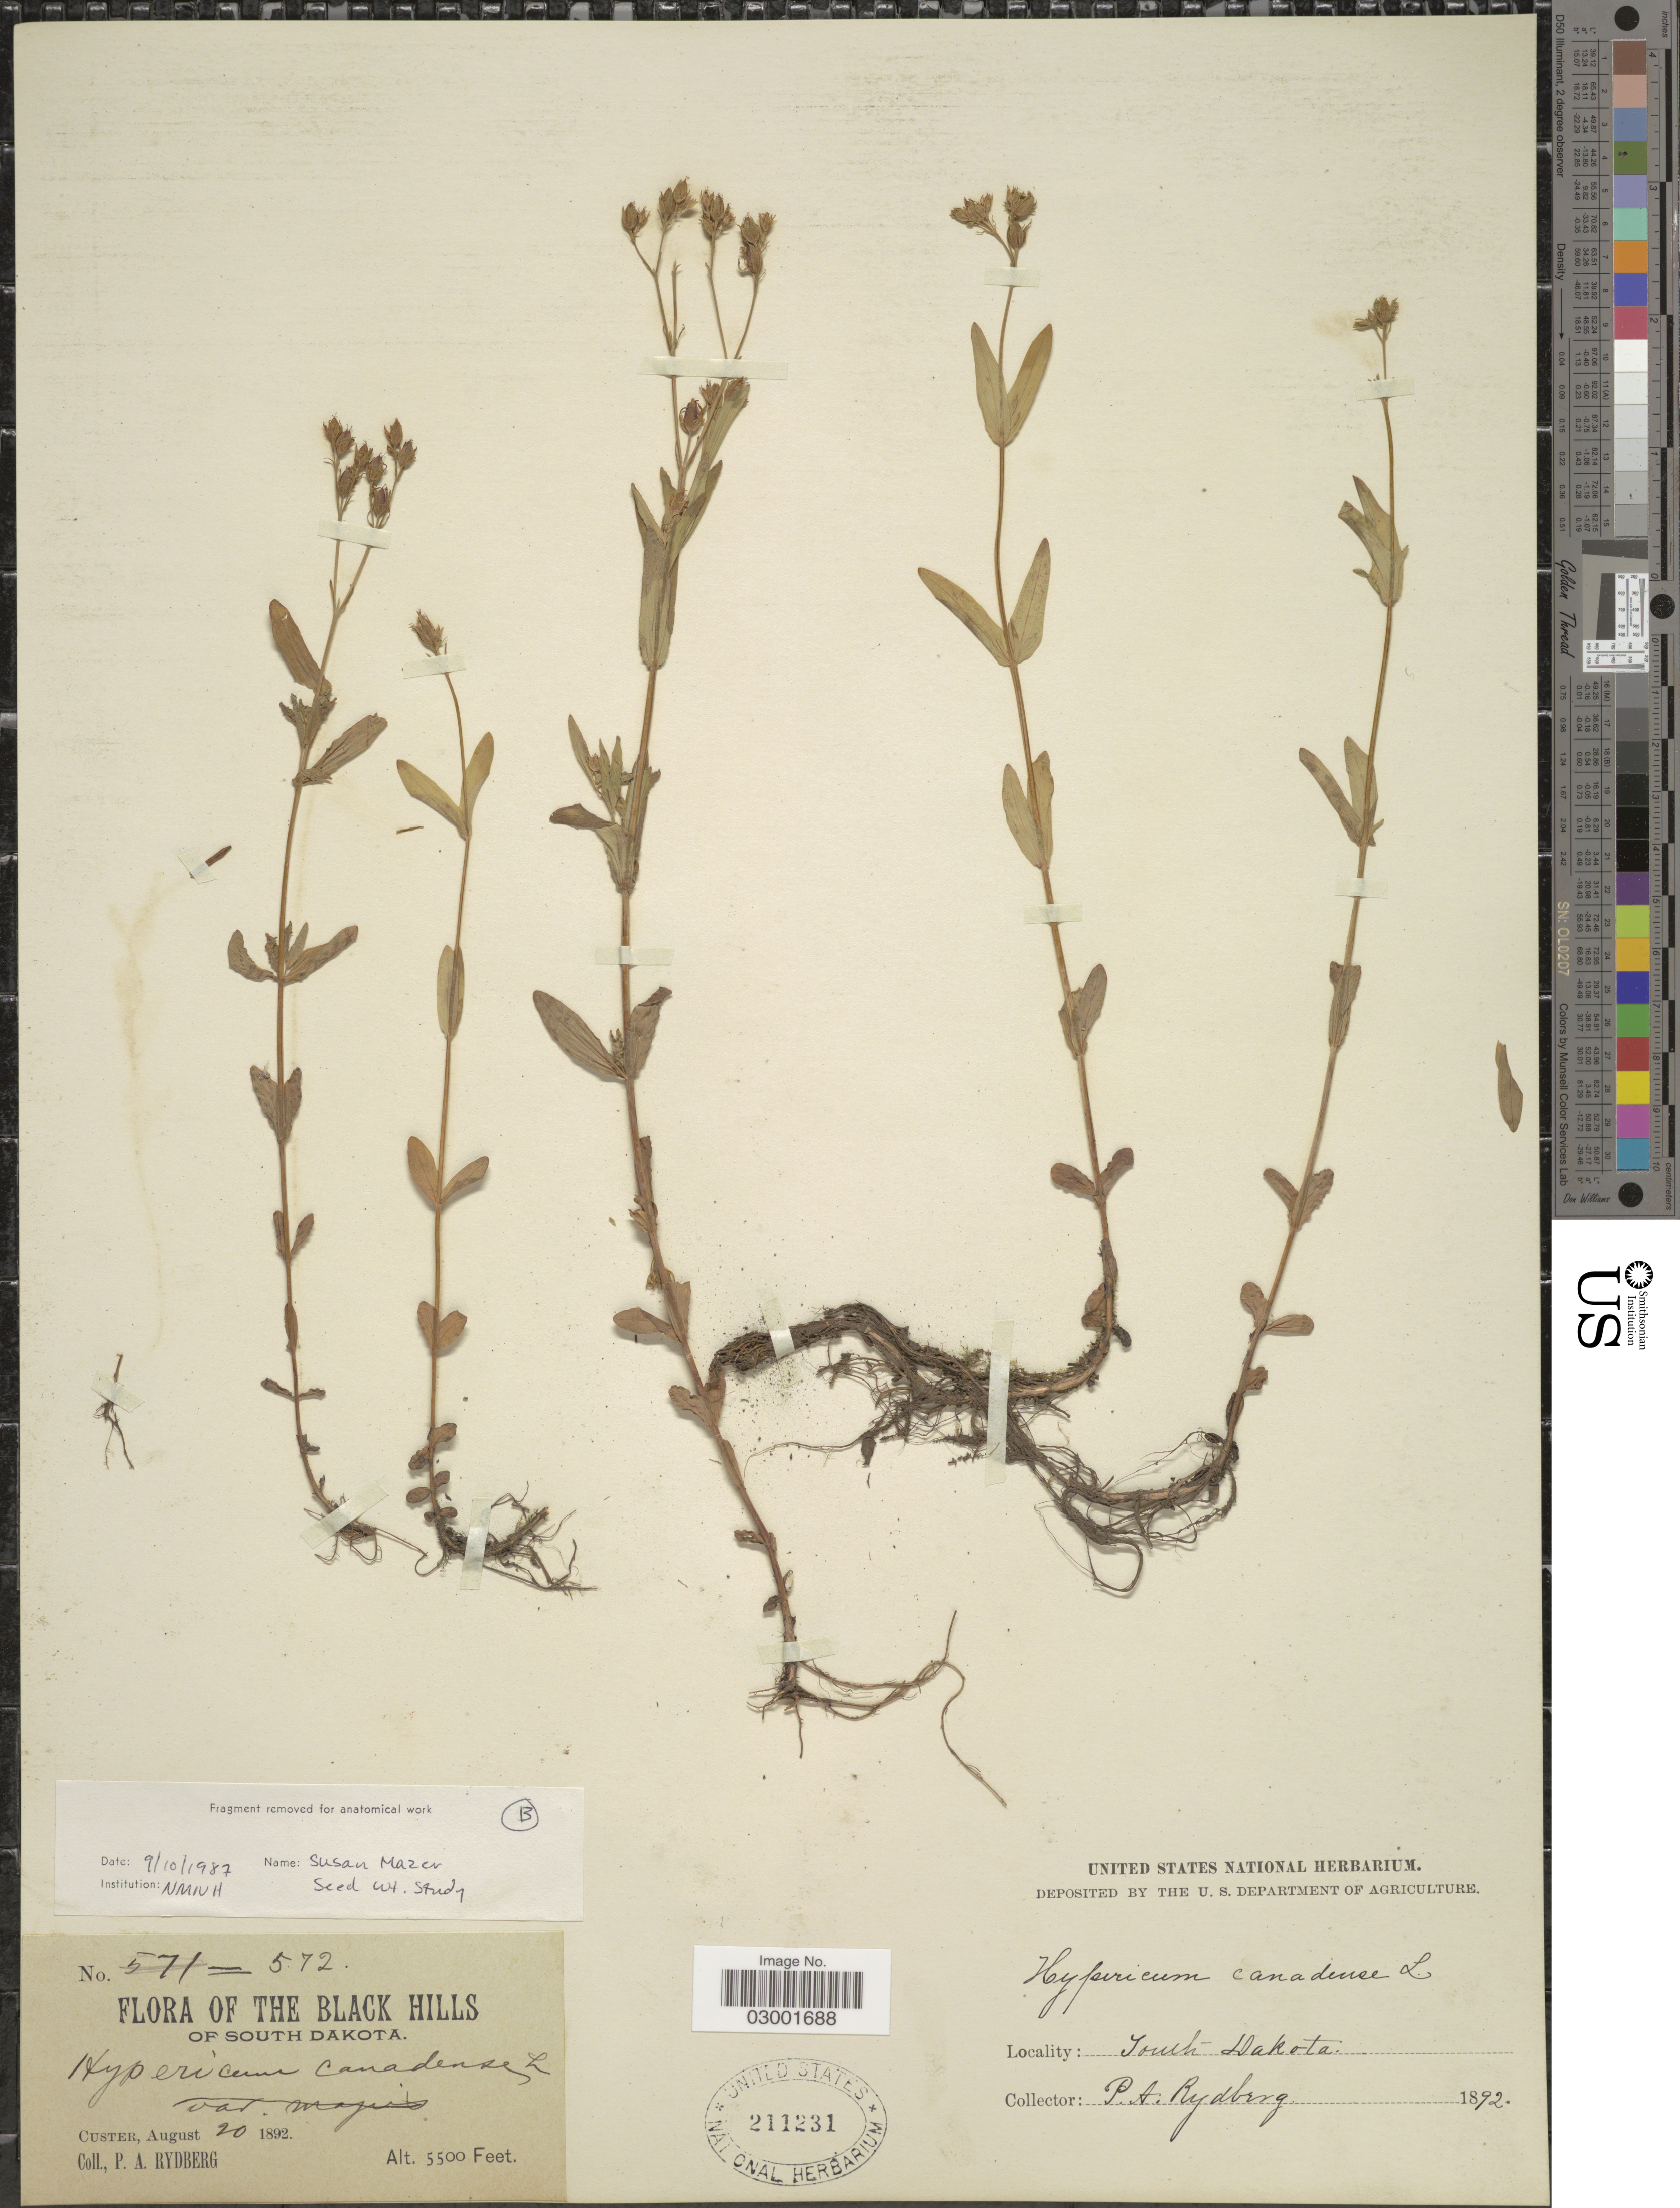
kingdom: Plantae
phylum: Tracheophyta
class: Magnoliopsida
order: Malpighiales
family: Hypericaceae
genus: Hypericum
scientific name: Hypericum majus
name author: (A. Gray) Britton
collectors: P. A. Rydberg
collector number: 572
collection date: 1892-08-20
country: United States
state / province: South Dakota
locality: Black Hills of South Dakota. Custer.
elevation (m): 1676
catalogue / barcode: US 211231